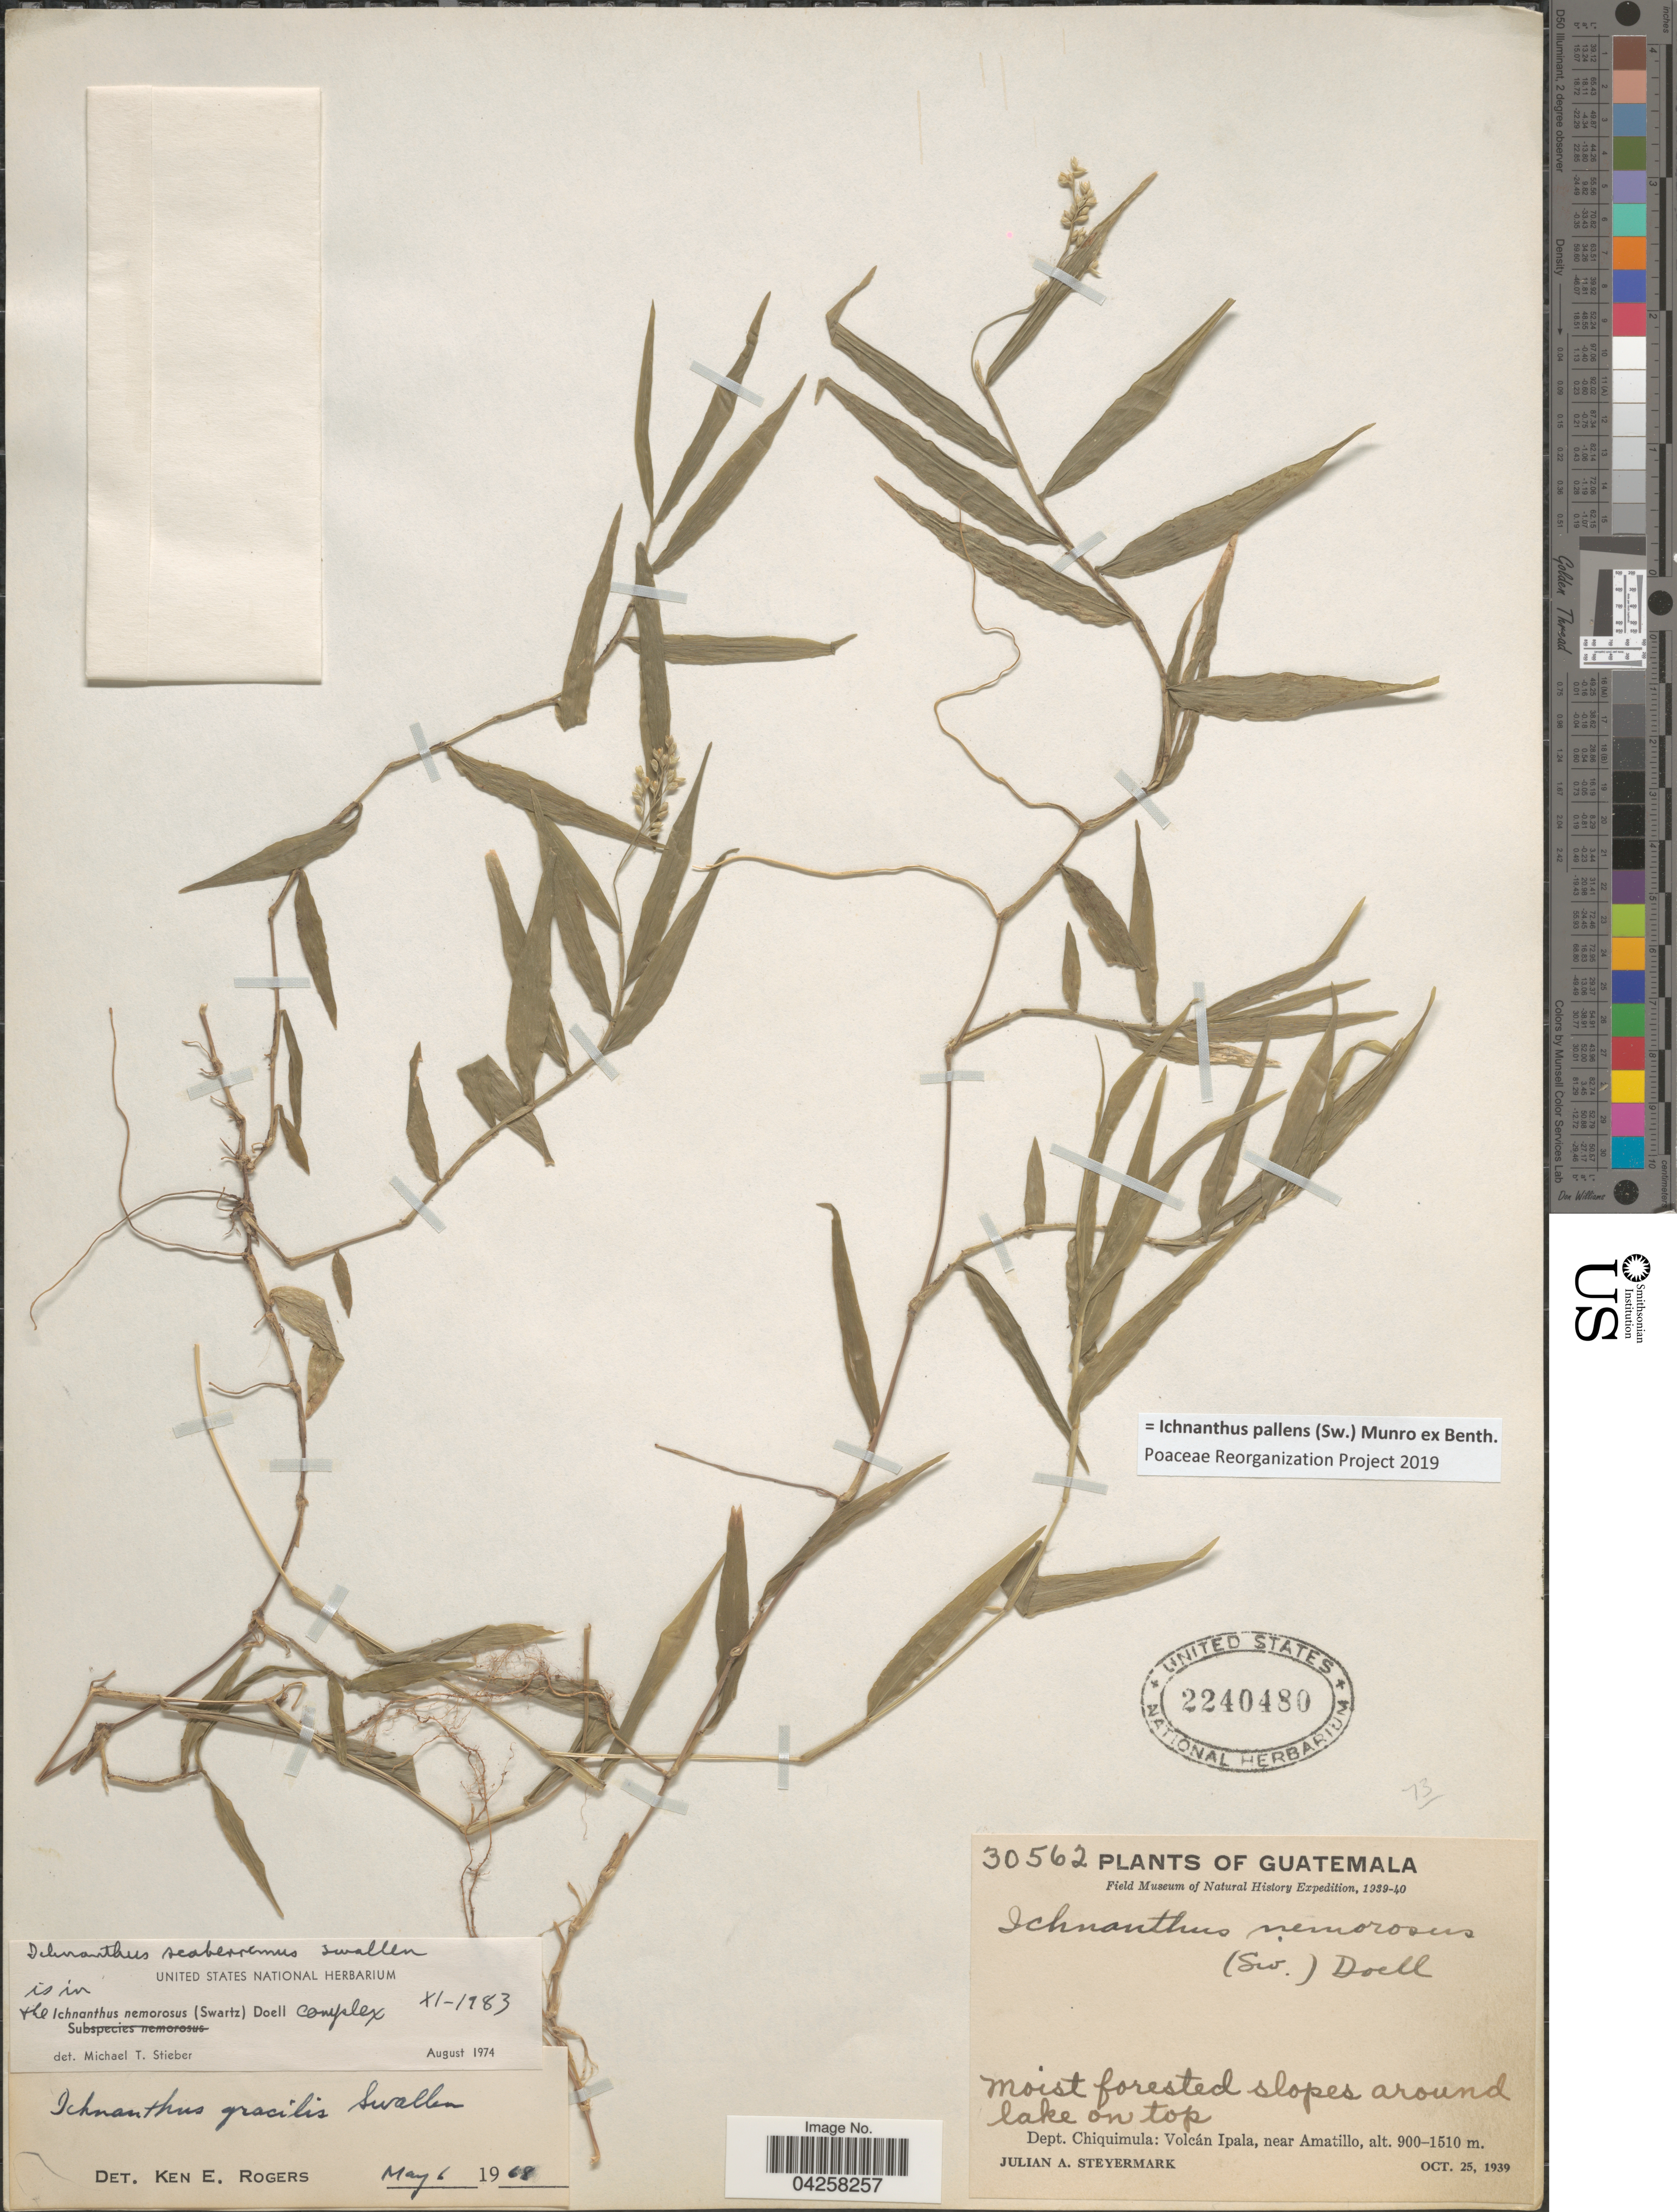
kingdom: Plantae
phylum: Tracheophyta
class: Liliopsida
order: Poales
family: Poaceae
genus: Ichnanthus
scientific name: Ichnanthus pallens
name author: (Sw.) Munro ex Benth.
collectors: J. Steyermark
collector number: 30562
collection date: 1939-10-25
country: Guatemala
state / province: Chiquimula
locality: Field Museum of Natural History Expedition, 1939-40. Moist forested slopes around lake on top. Dept. Chiquimula: Volcán Ipala, near Amatillo.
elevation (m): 900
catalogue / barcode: US 2240480